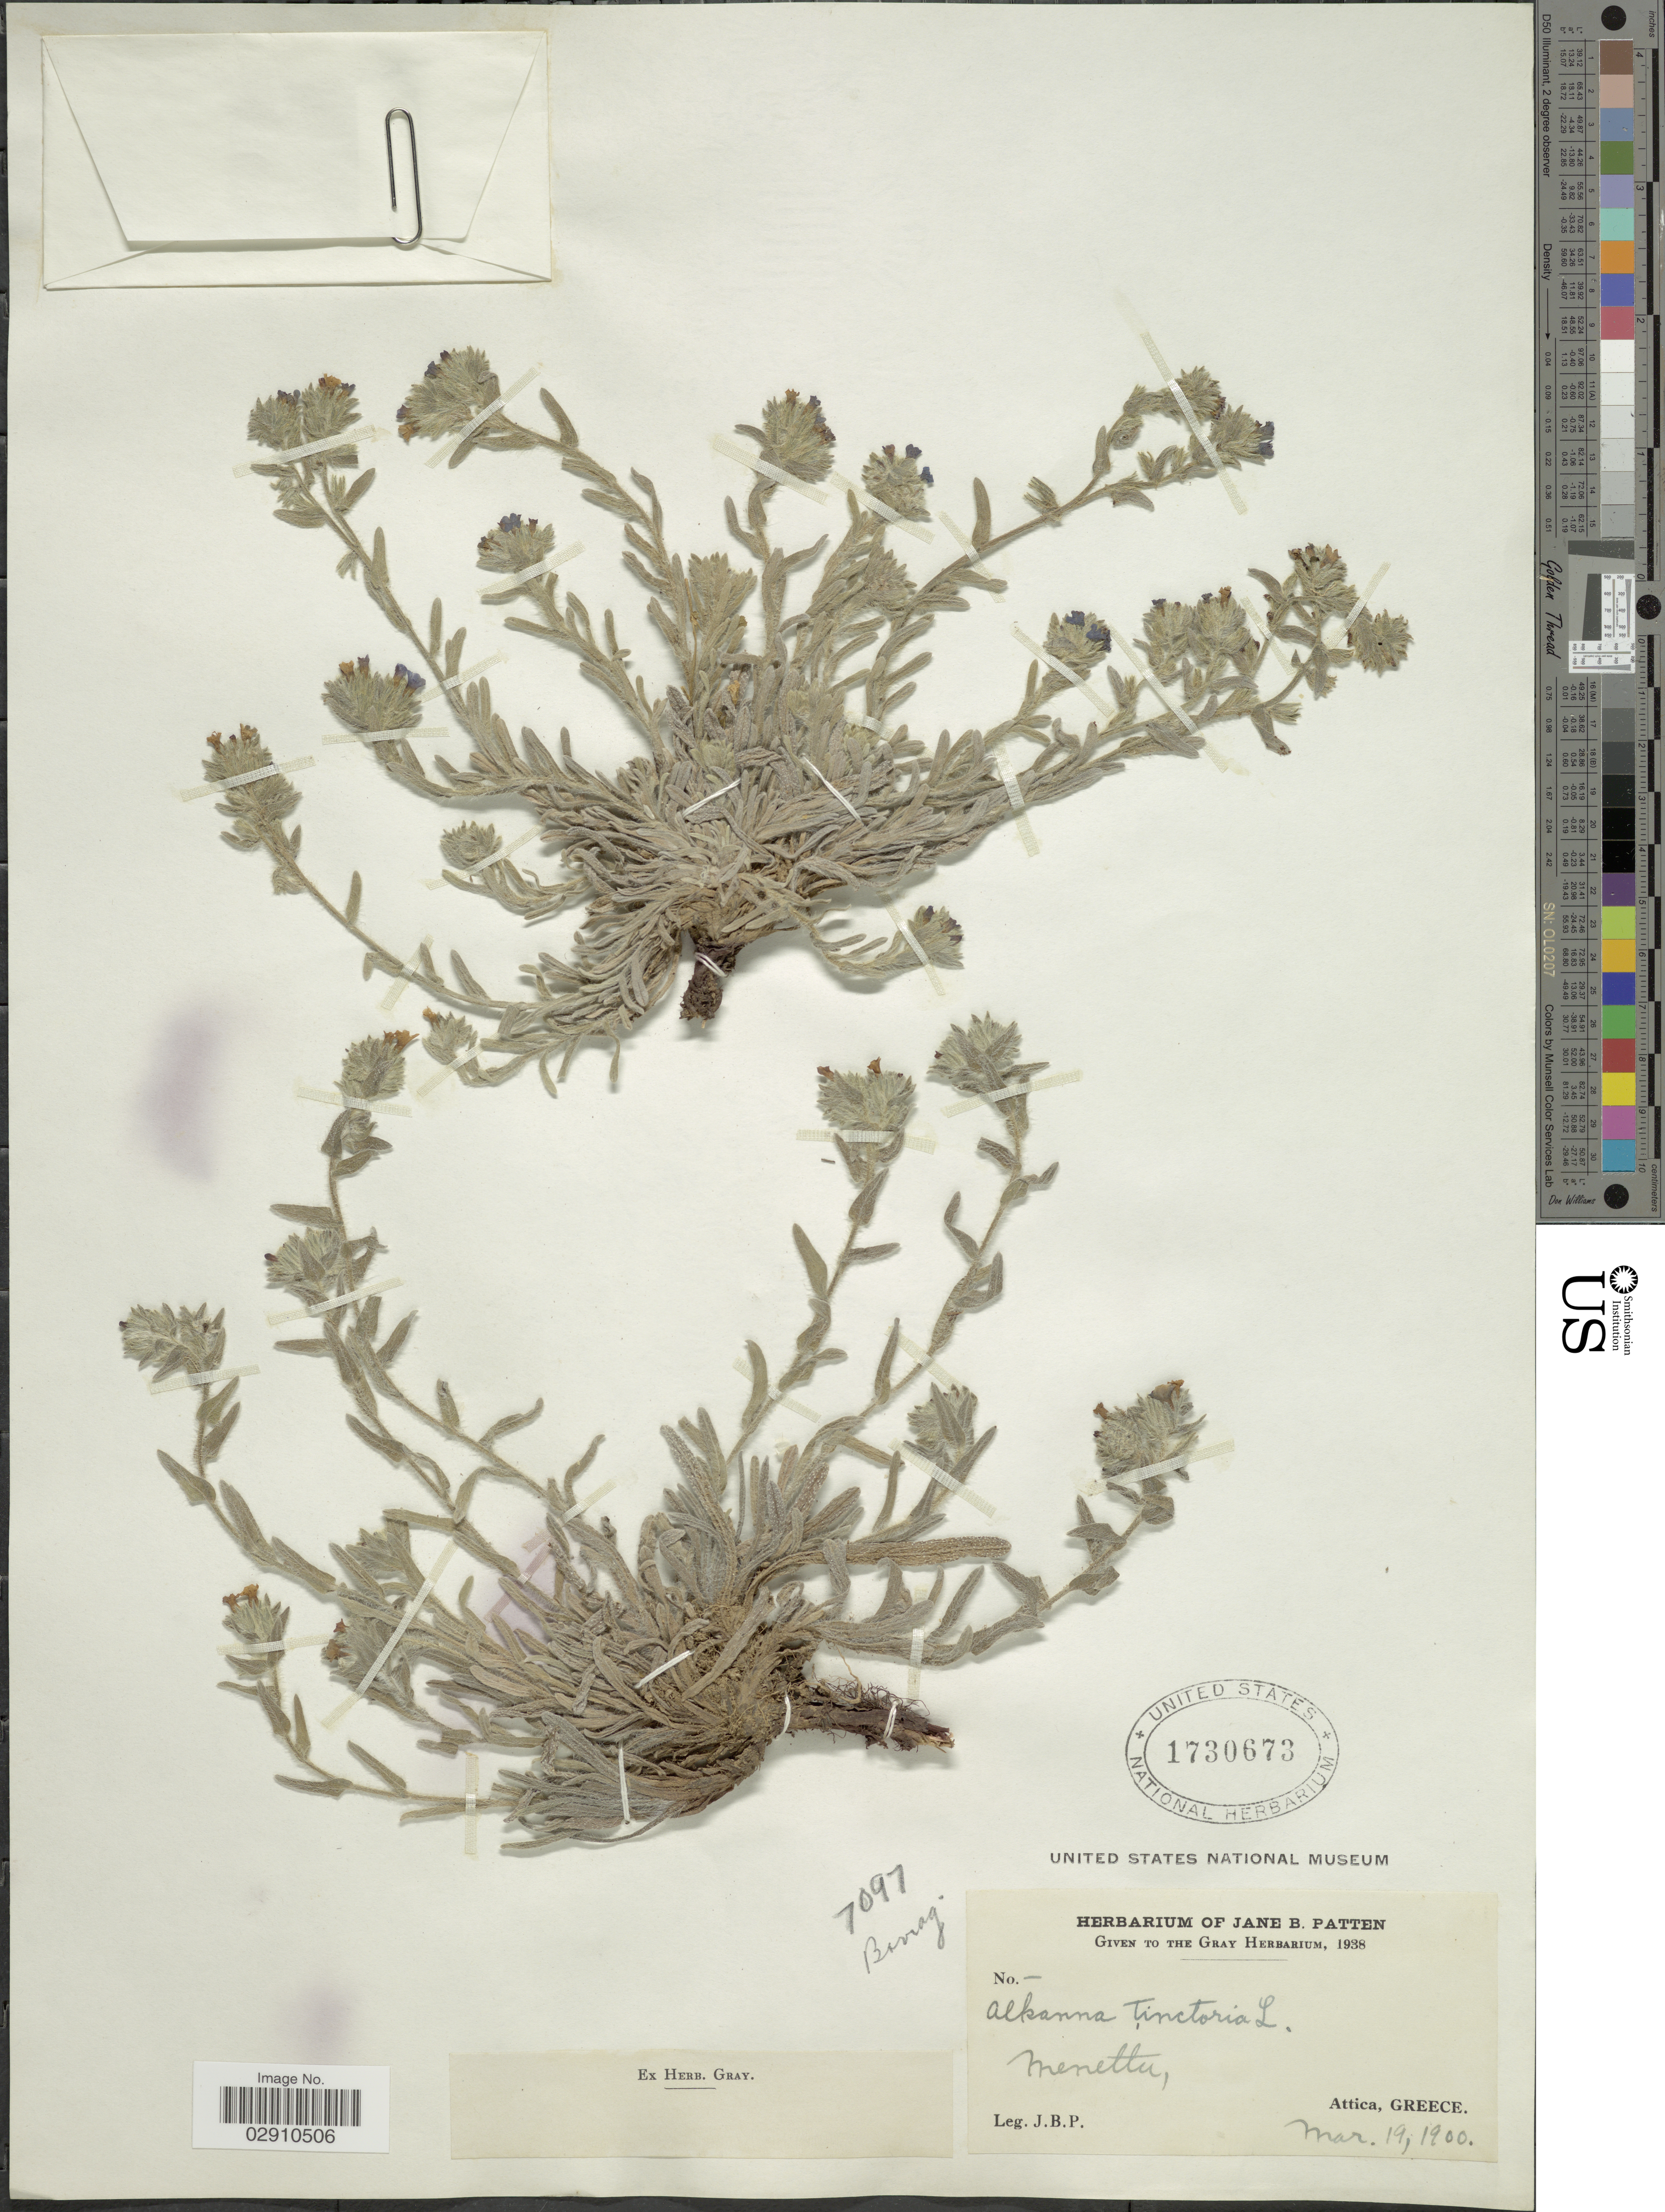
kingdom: Plantae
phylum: Tracheophyta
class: Magnoliopsida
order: Boraginales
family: Boraginaceae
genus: Alkanna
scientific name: Alkanna tinctoria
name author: (L.) Tausch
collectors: J. Patten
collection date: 1900-03-19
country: Greece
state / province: Attica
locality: Menettu, Attica.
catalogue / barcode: US 1730673